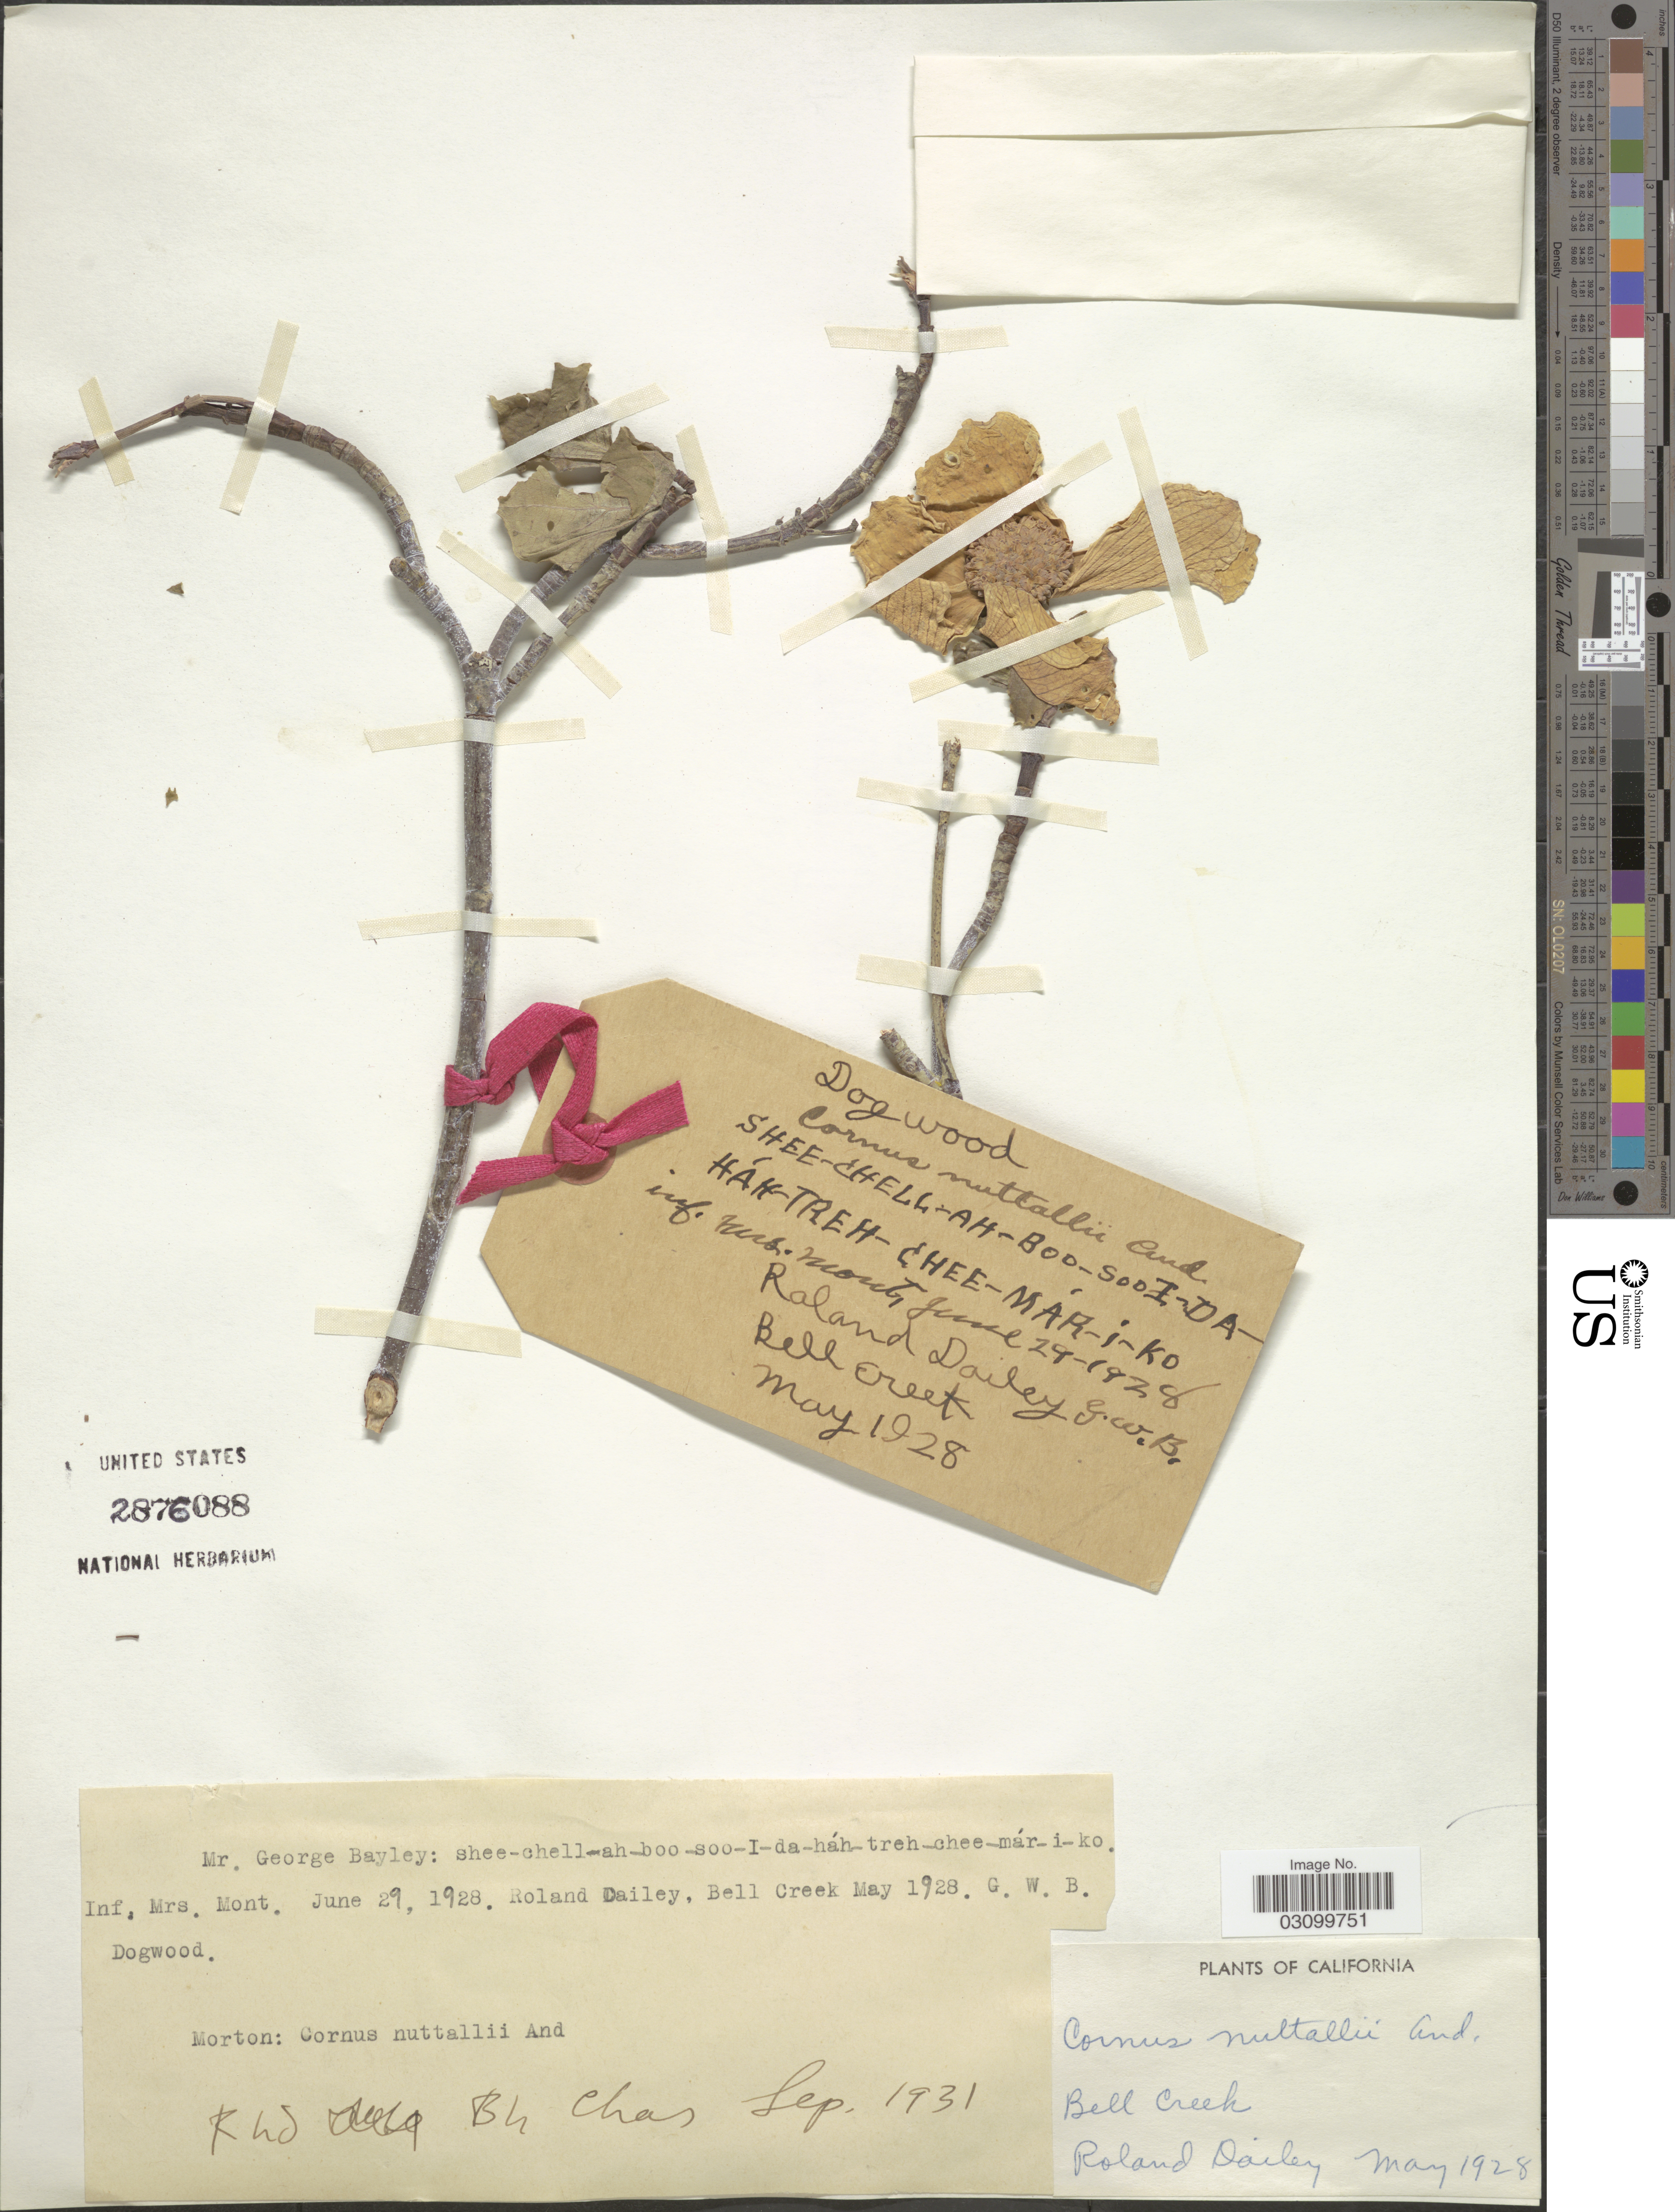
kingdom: Plantae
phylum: Tracheophyta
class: Magnoliopsida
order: Cornales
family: Cornaceae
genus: Cornus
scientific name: Cornus nuttallii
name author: Audubon ex Torr. & A. Gray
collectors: R. Dailey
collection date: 1928-05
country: United States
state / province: California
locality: Bell Creek.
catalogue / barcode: US 2876088